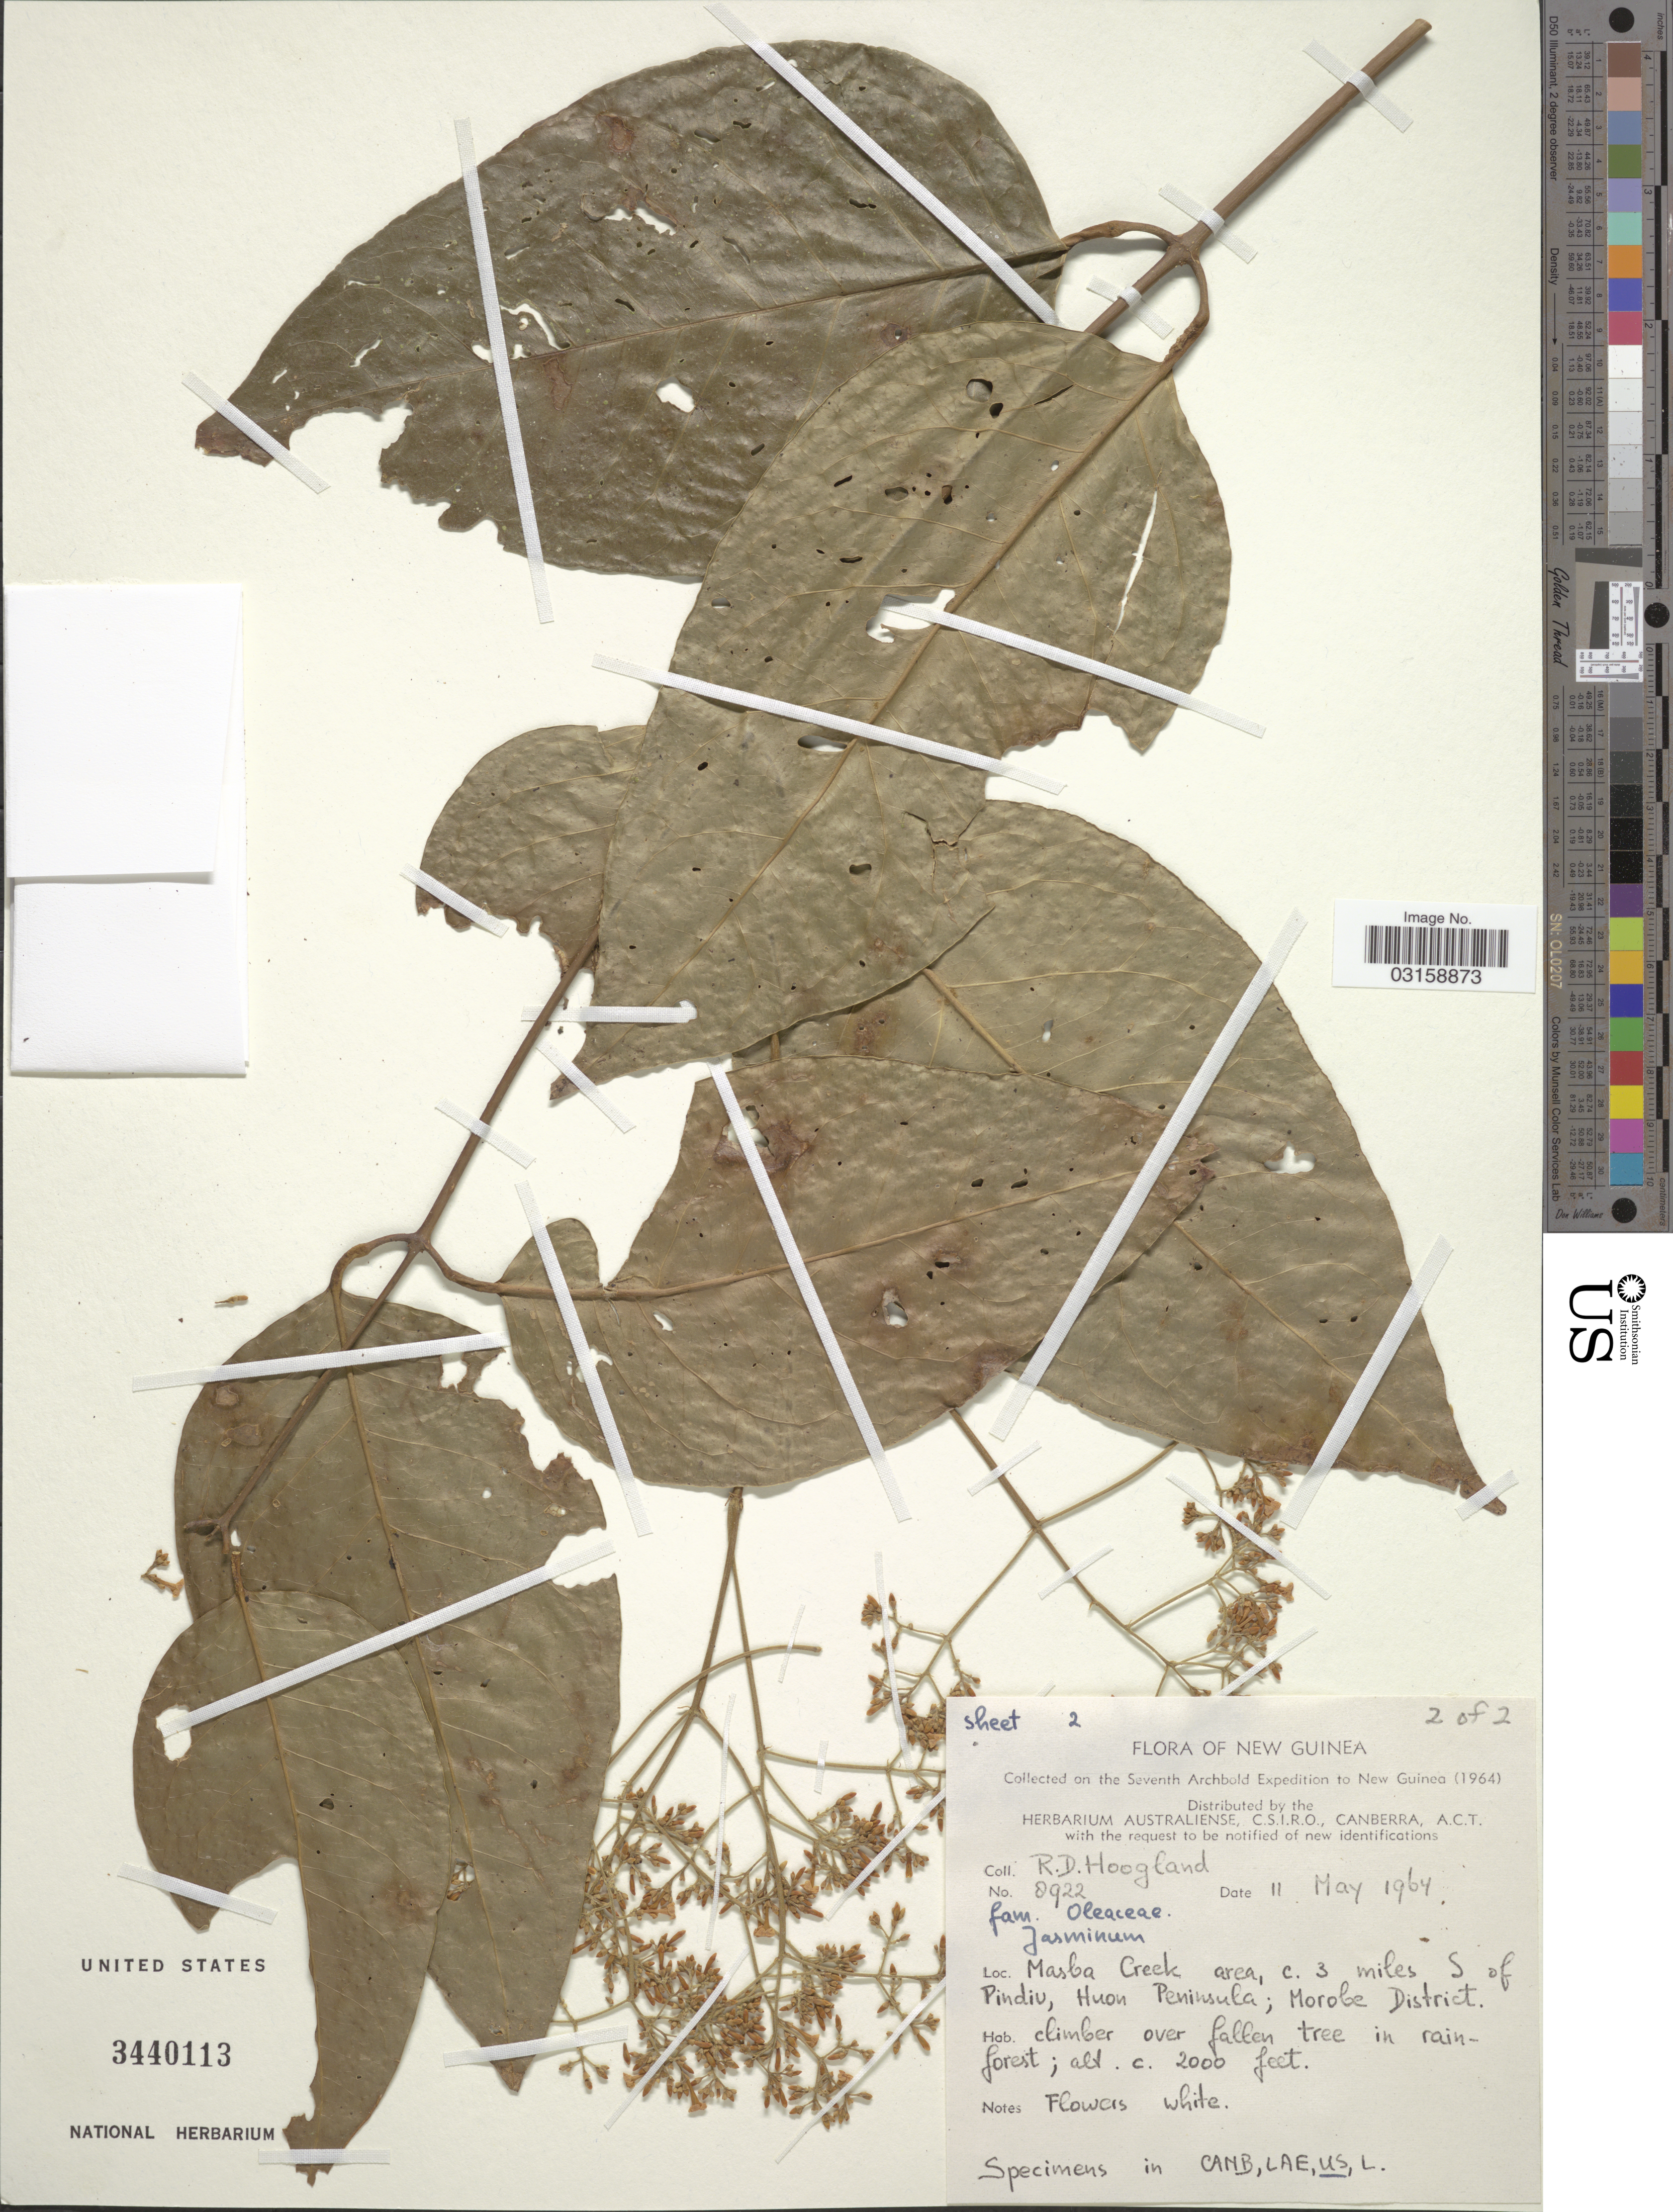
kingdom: Plantae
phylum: Tracheophyta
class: Magnoliopsida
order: Lamiales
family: Oleaceae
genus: Jasminum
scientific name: Jasminum sp.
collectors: R. D. Hoogland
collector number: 8922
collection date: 1964-05-11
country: Papua New Guinea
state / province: Morobe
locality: New Guinea. Masba creek area, c. 3 miles S of Pindiu, Huon Peninsula.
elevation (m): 610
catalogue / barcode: US 3440113